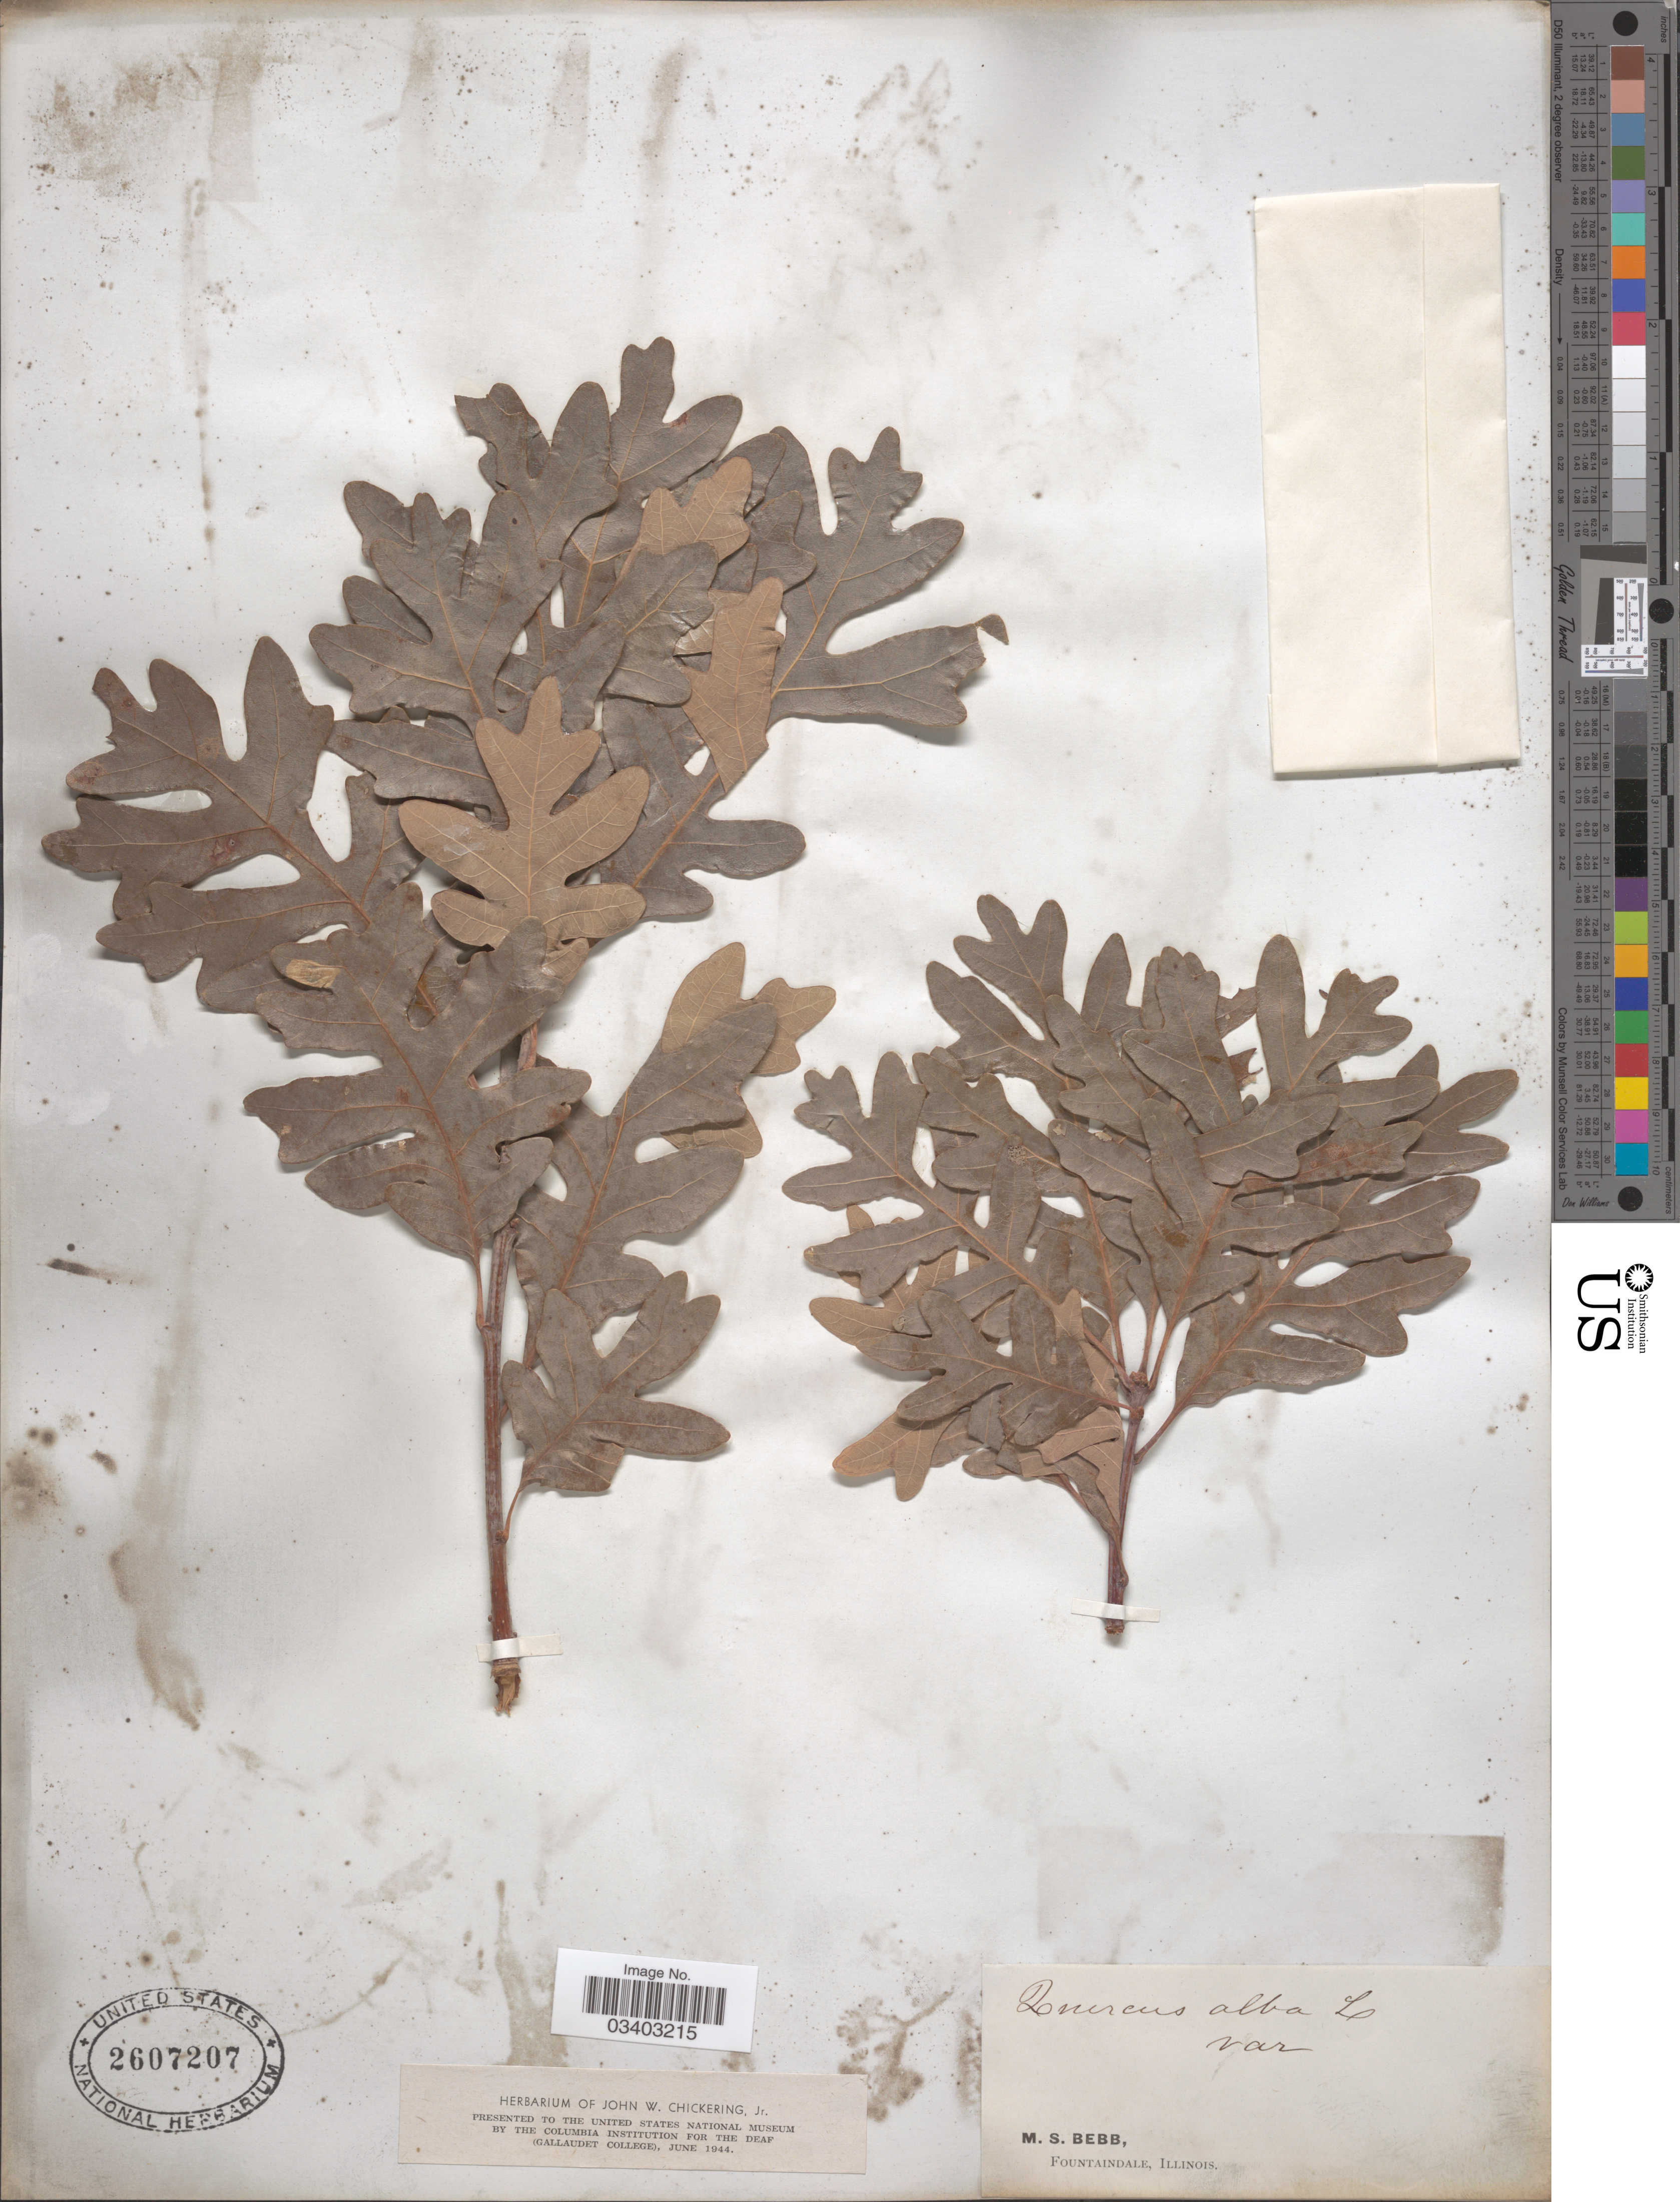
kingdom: Plantae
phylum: Tracheophyta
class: Magnoliopsida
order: Fagales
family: Fagaceae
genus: Quercus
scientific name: Quercus sp.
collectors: M. Bebb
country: United States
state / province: Illinois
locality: Fountaindale.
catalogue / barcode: US 2607207